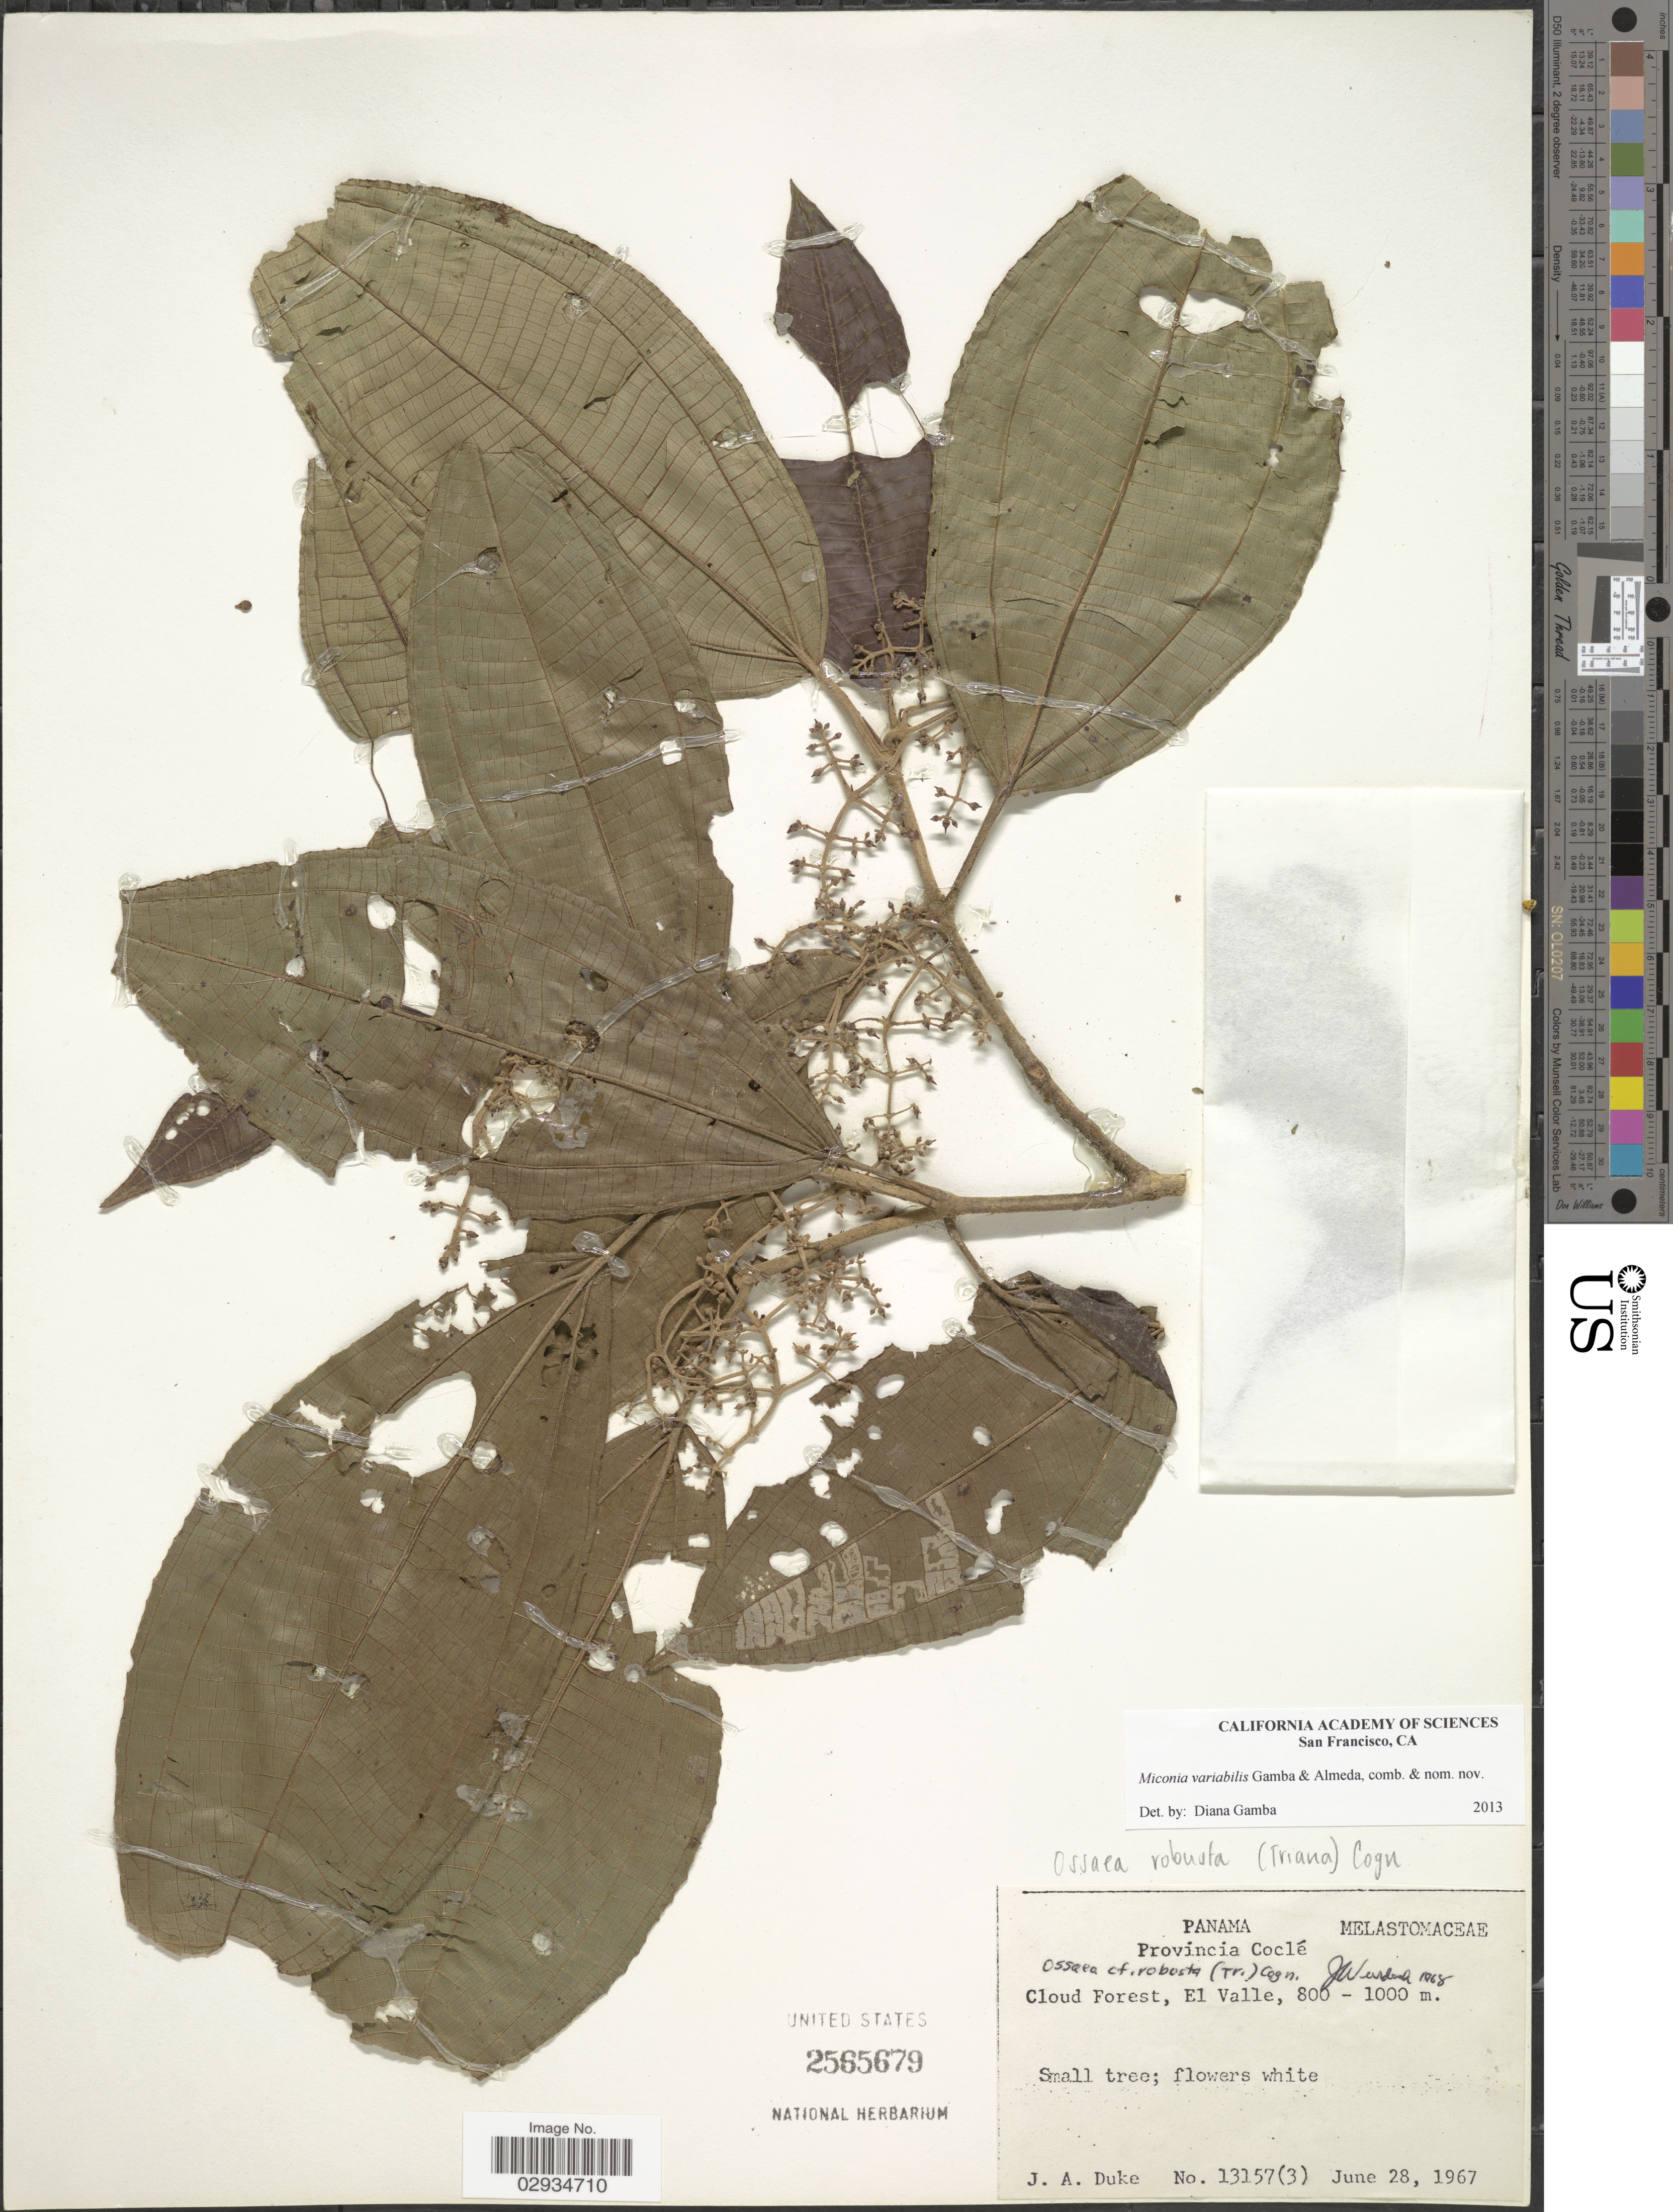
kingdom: Plantae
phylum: Tracheophyta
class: Magnoliopsida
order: Myrtales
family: Melastomataceae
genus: Miconia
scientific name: Miconia variabilis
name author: Gamba & Almeda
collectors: J. A. Duke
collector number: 13157(3)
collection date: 1967-06-28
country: Panama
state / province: Coclé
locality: Cloud forest, El Valle.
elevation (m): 800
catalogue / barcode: US 2565679